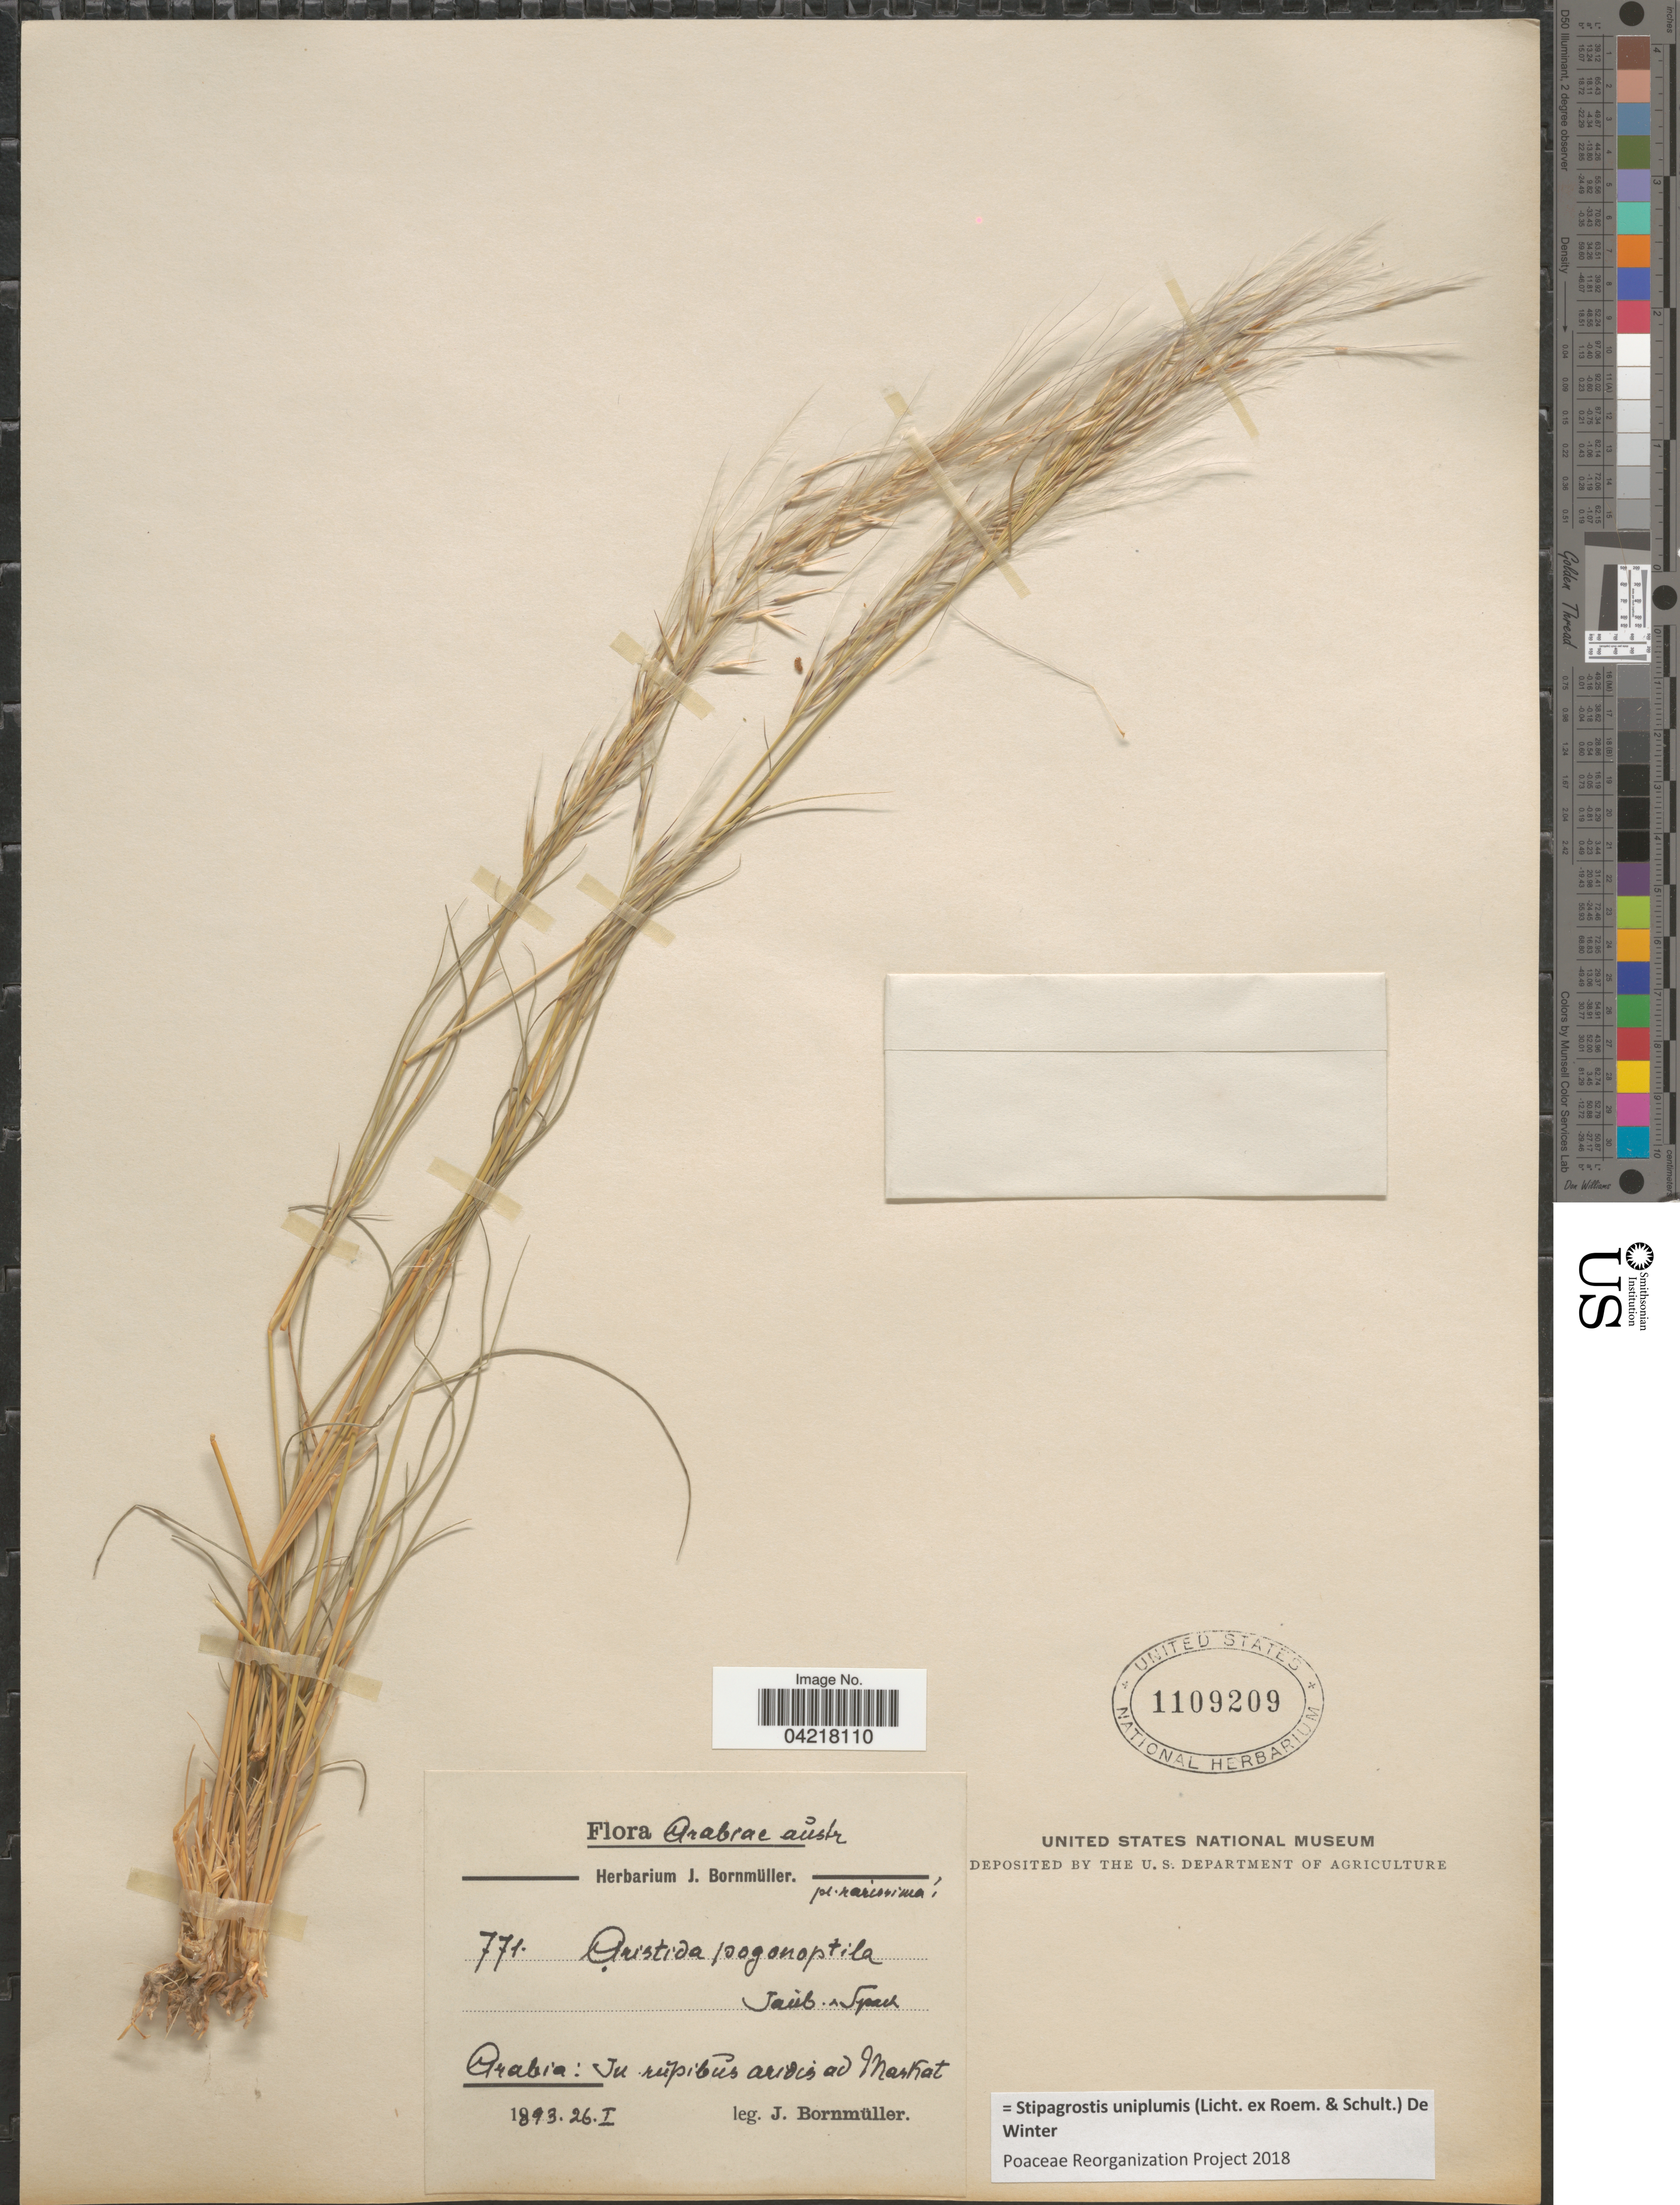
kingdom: Plantae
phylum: Tracheophyta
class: Liliopsida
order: Poales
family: Poaceae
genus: Stipagrostis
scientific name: Stipagrostis uniplumis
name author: (Licht.) De Winter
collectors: J. Bornmüller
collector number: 771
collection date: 1893-01-26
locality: Arabiae aůstr. Arabia: In růpibůs aridis ad Markat.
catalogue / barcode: US 1109209